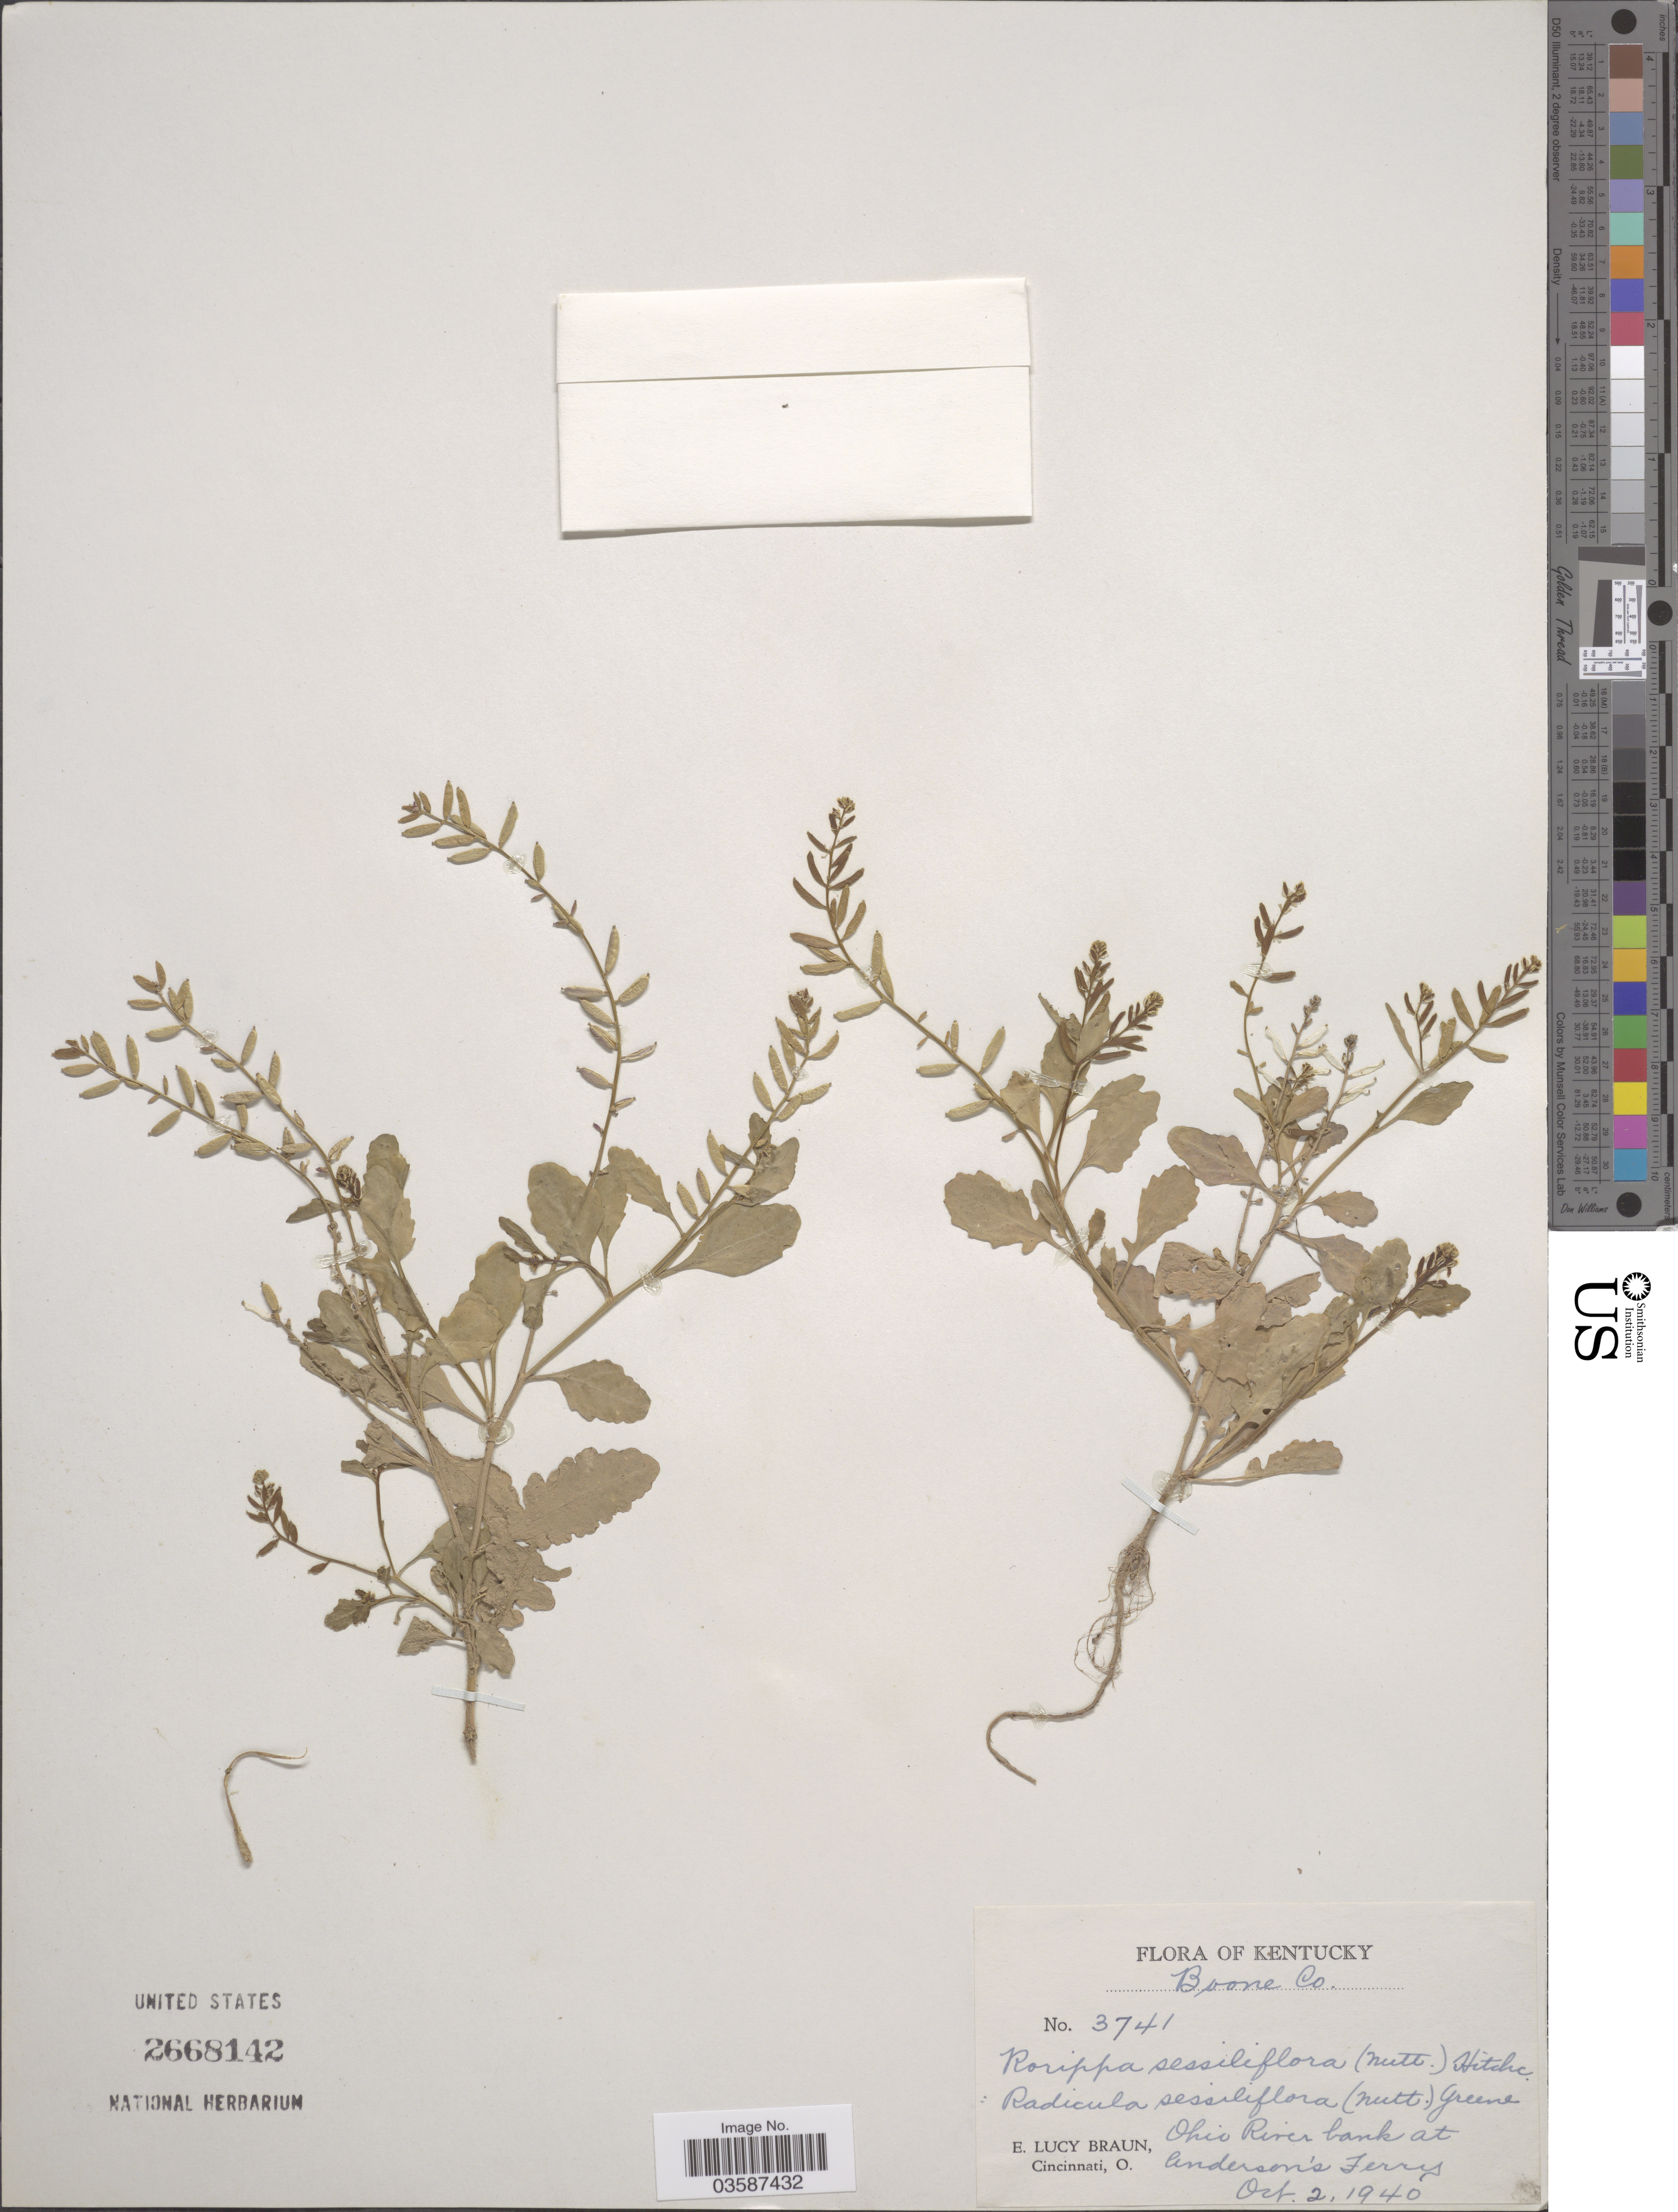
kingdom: Plantae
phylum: Tracheophyta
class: Magnoliopsida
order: Brassicales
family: Brassicaceae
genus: Rorippa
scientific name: Rorippa sessiliflora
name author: (Nutt.) Hitchc.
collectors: E. L. Braun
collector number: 3741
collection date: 1940-10-02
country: United States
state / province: Kentucky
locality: Boone Co. Ohio River bank at Anderson's Ferry.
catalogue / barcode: US 2668142